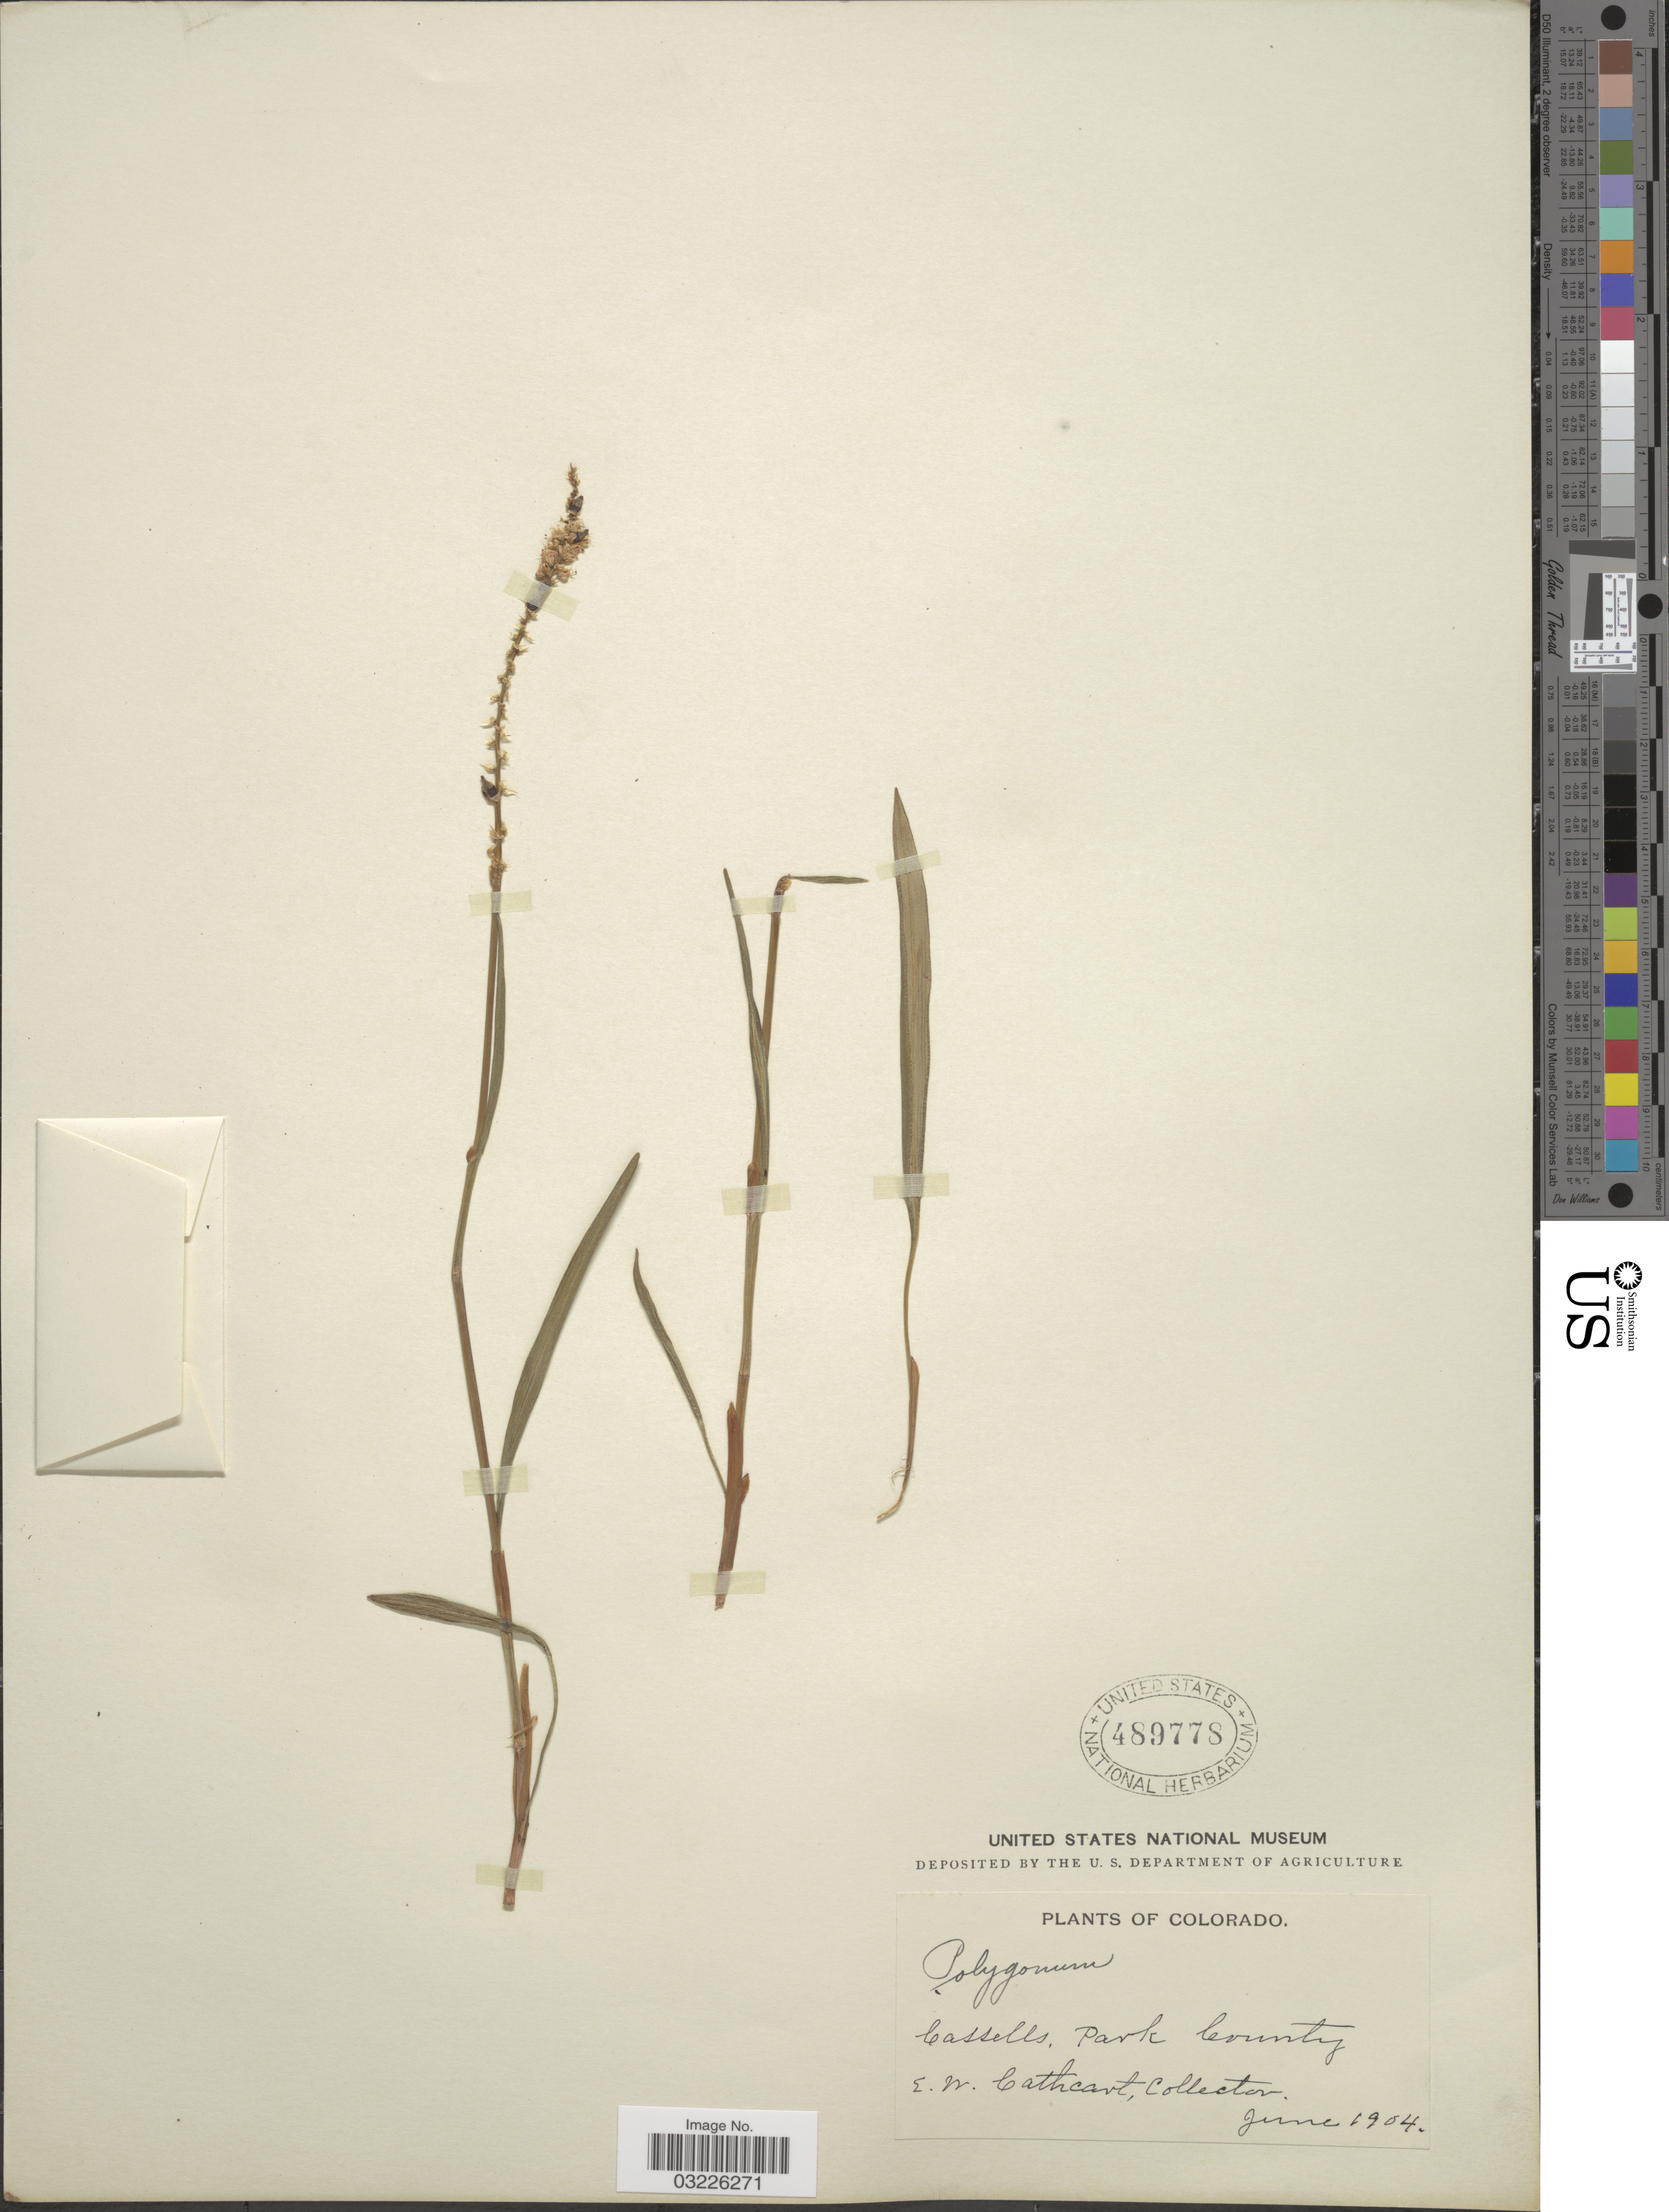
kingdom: Plantae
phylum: Tracheophyta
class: Magnoliopsida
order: Caryophyllales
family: Polygonaceae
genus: Bistorta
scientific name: Bistorta vivipara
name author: (L.) Delarbre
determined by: Strong, Mark T., (BOT), Smithsonian Institution - National Museum of Natural History (UNITED STATES)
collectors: E. Cathcart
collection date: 1904-06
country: United States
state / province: Colorado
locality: Cassels, Park County.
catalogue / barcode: US 489778